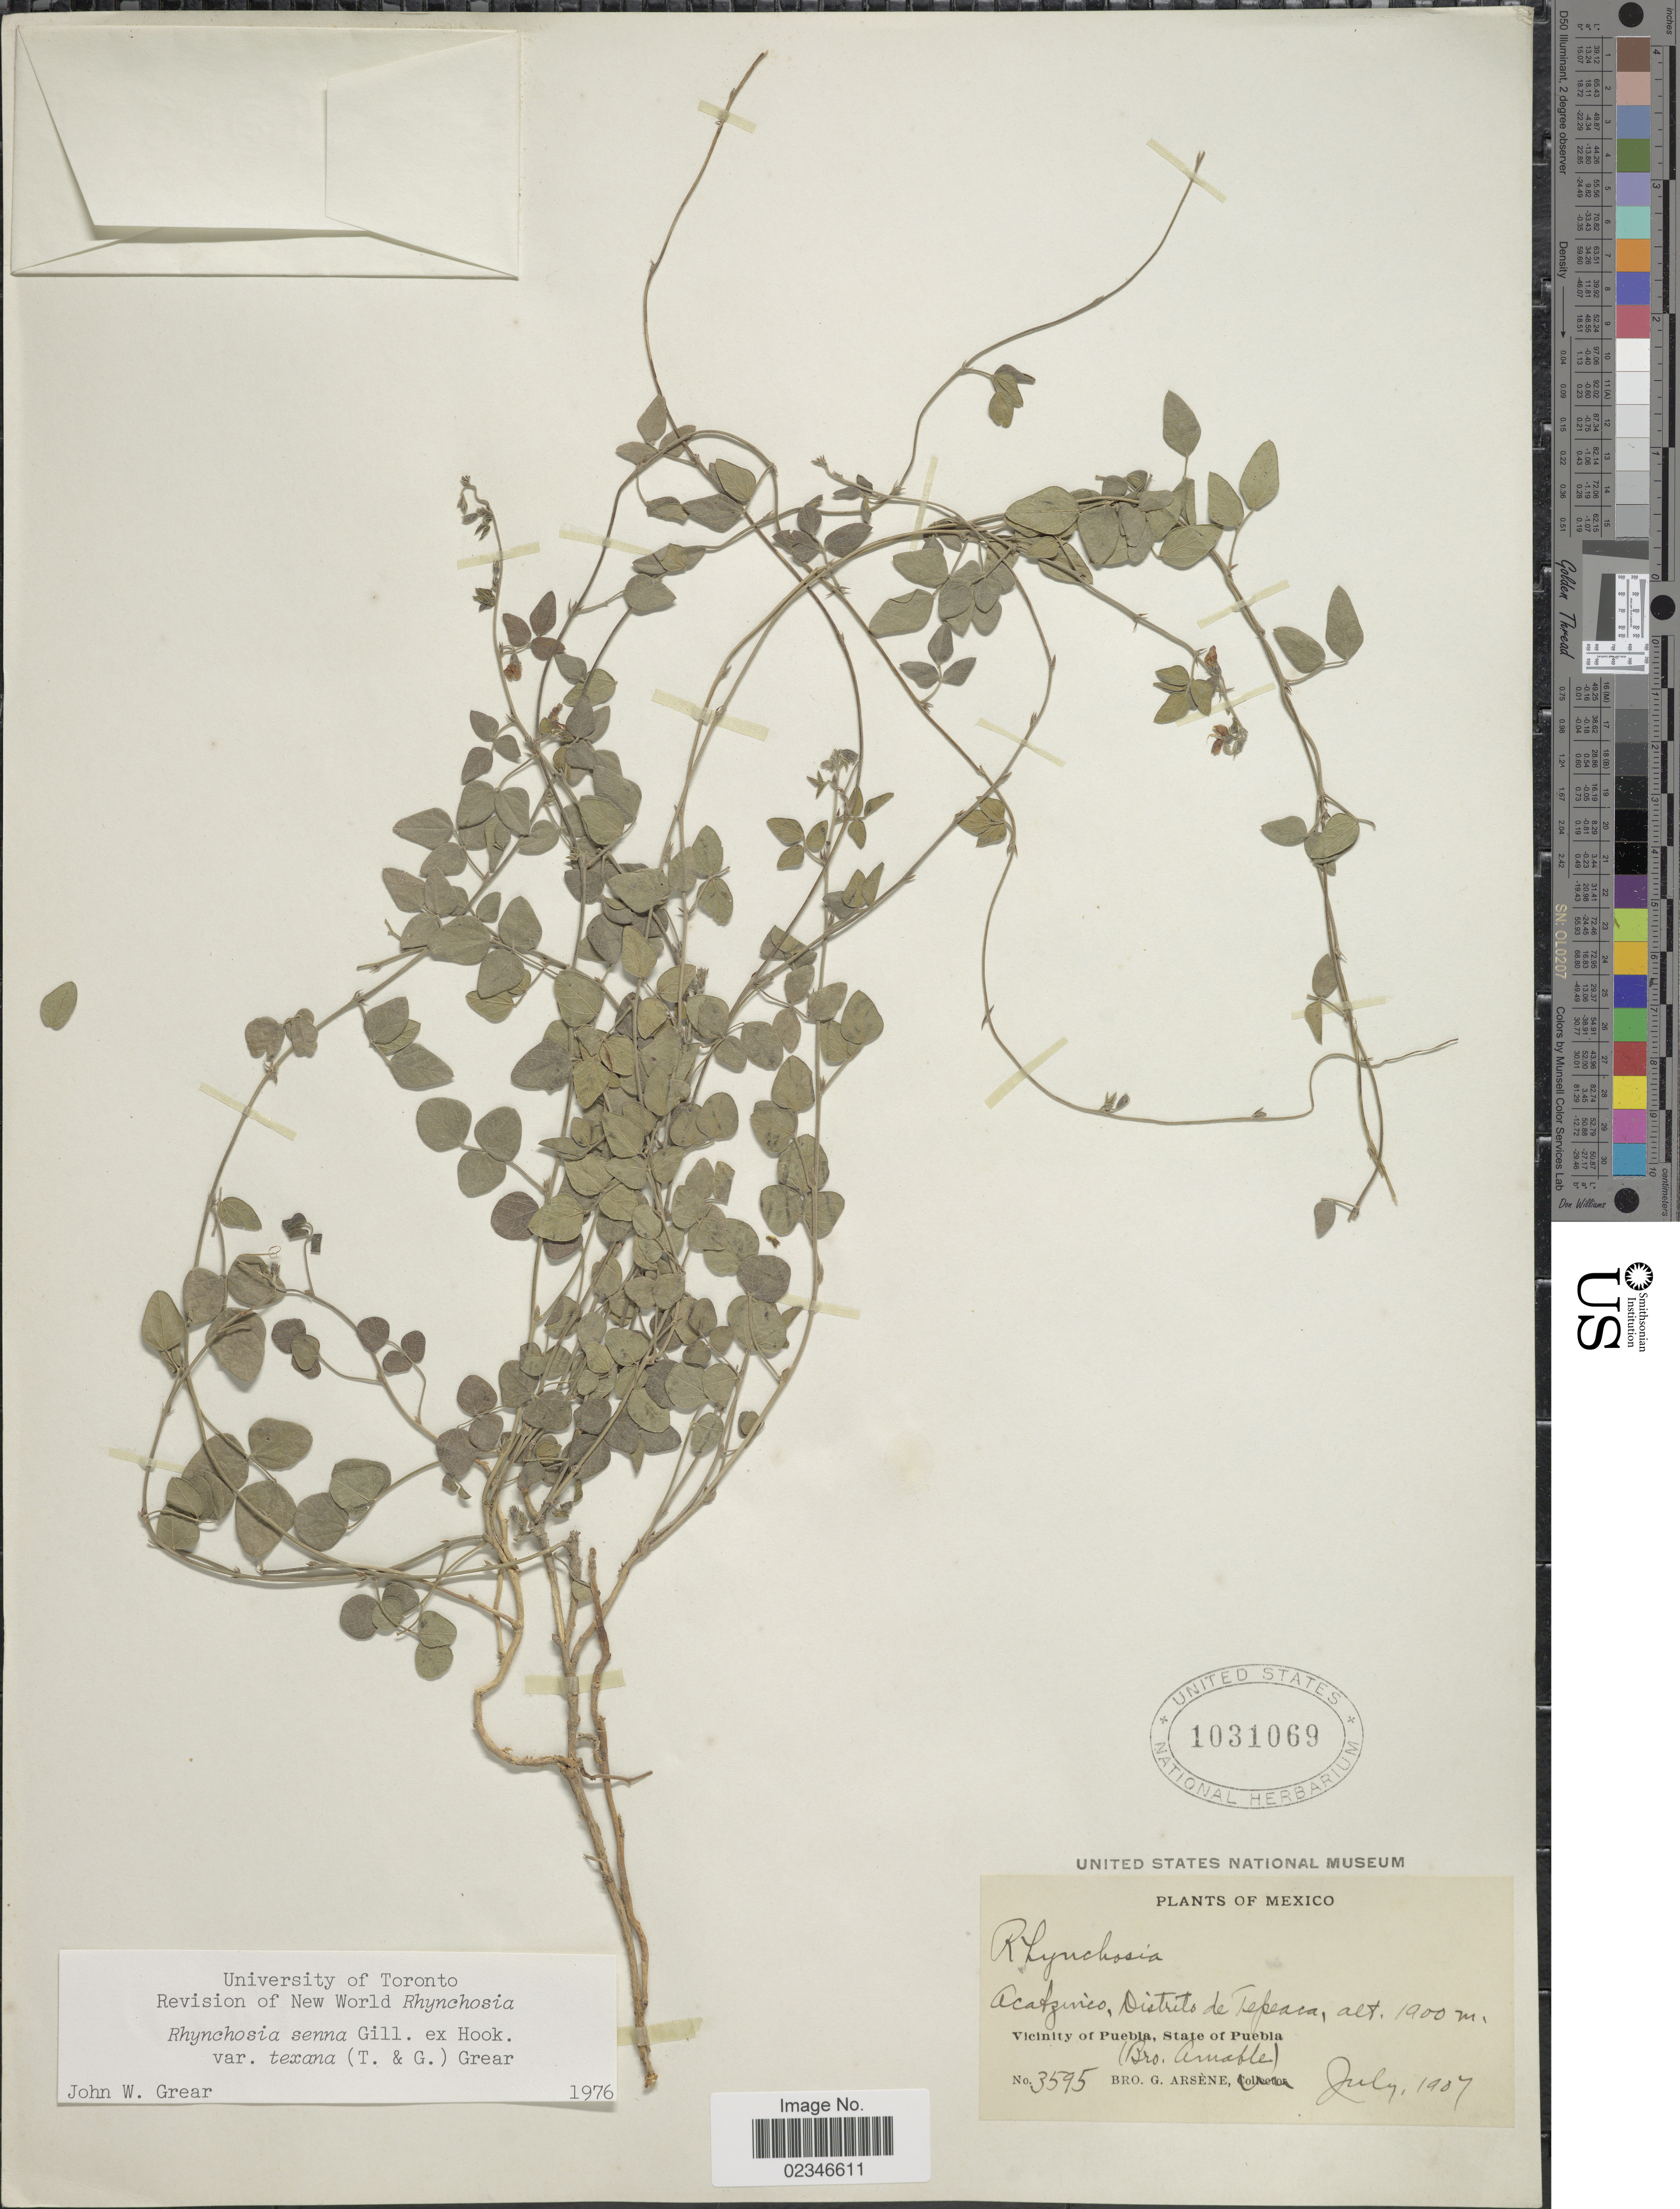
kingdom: Plantae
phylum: Tracheophyta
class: Magnoliopsida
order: Fabales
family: Fabaceae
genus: Rhynchosia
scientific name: Rhynchosia senna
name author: Gillies ex Hook.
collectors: B. Amable & Bro. G. Arsène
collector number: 3595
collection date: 1907-07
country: Mexico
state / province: Puebla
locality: Acatzingo, Distrito de Tepeaca, Vicinity of Puebla, State of Puebla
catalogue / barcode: US 1031069